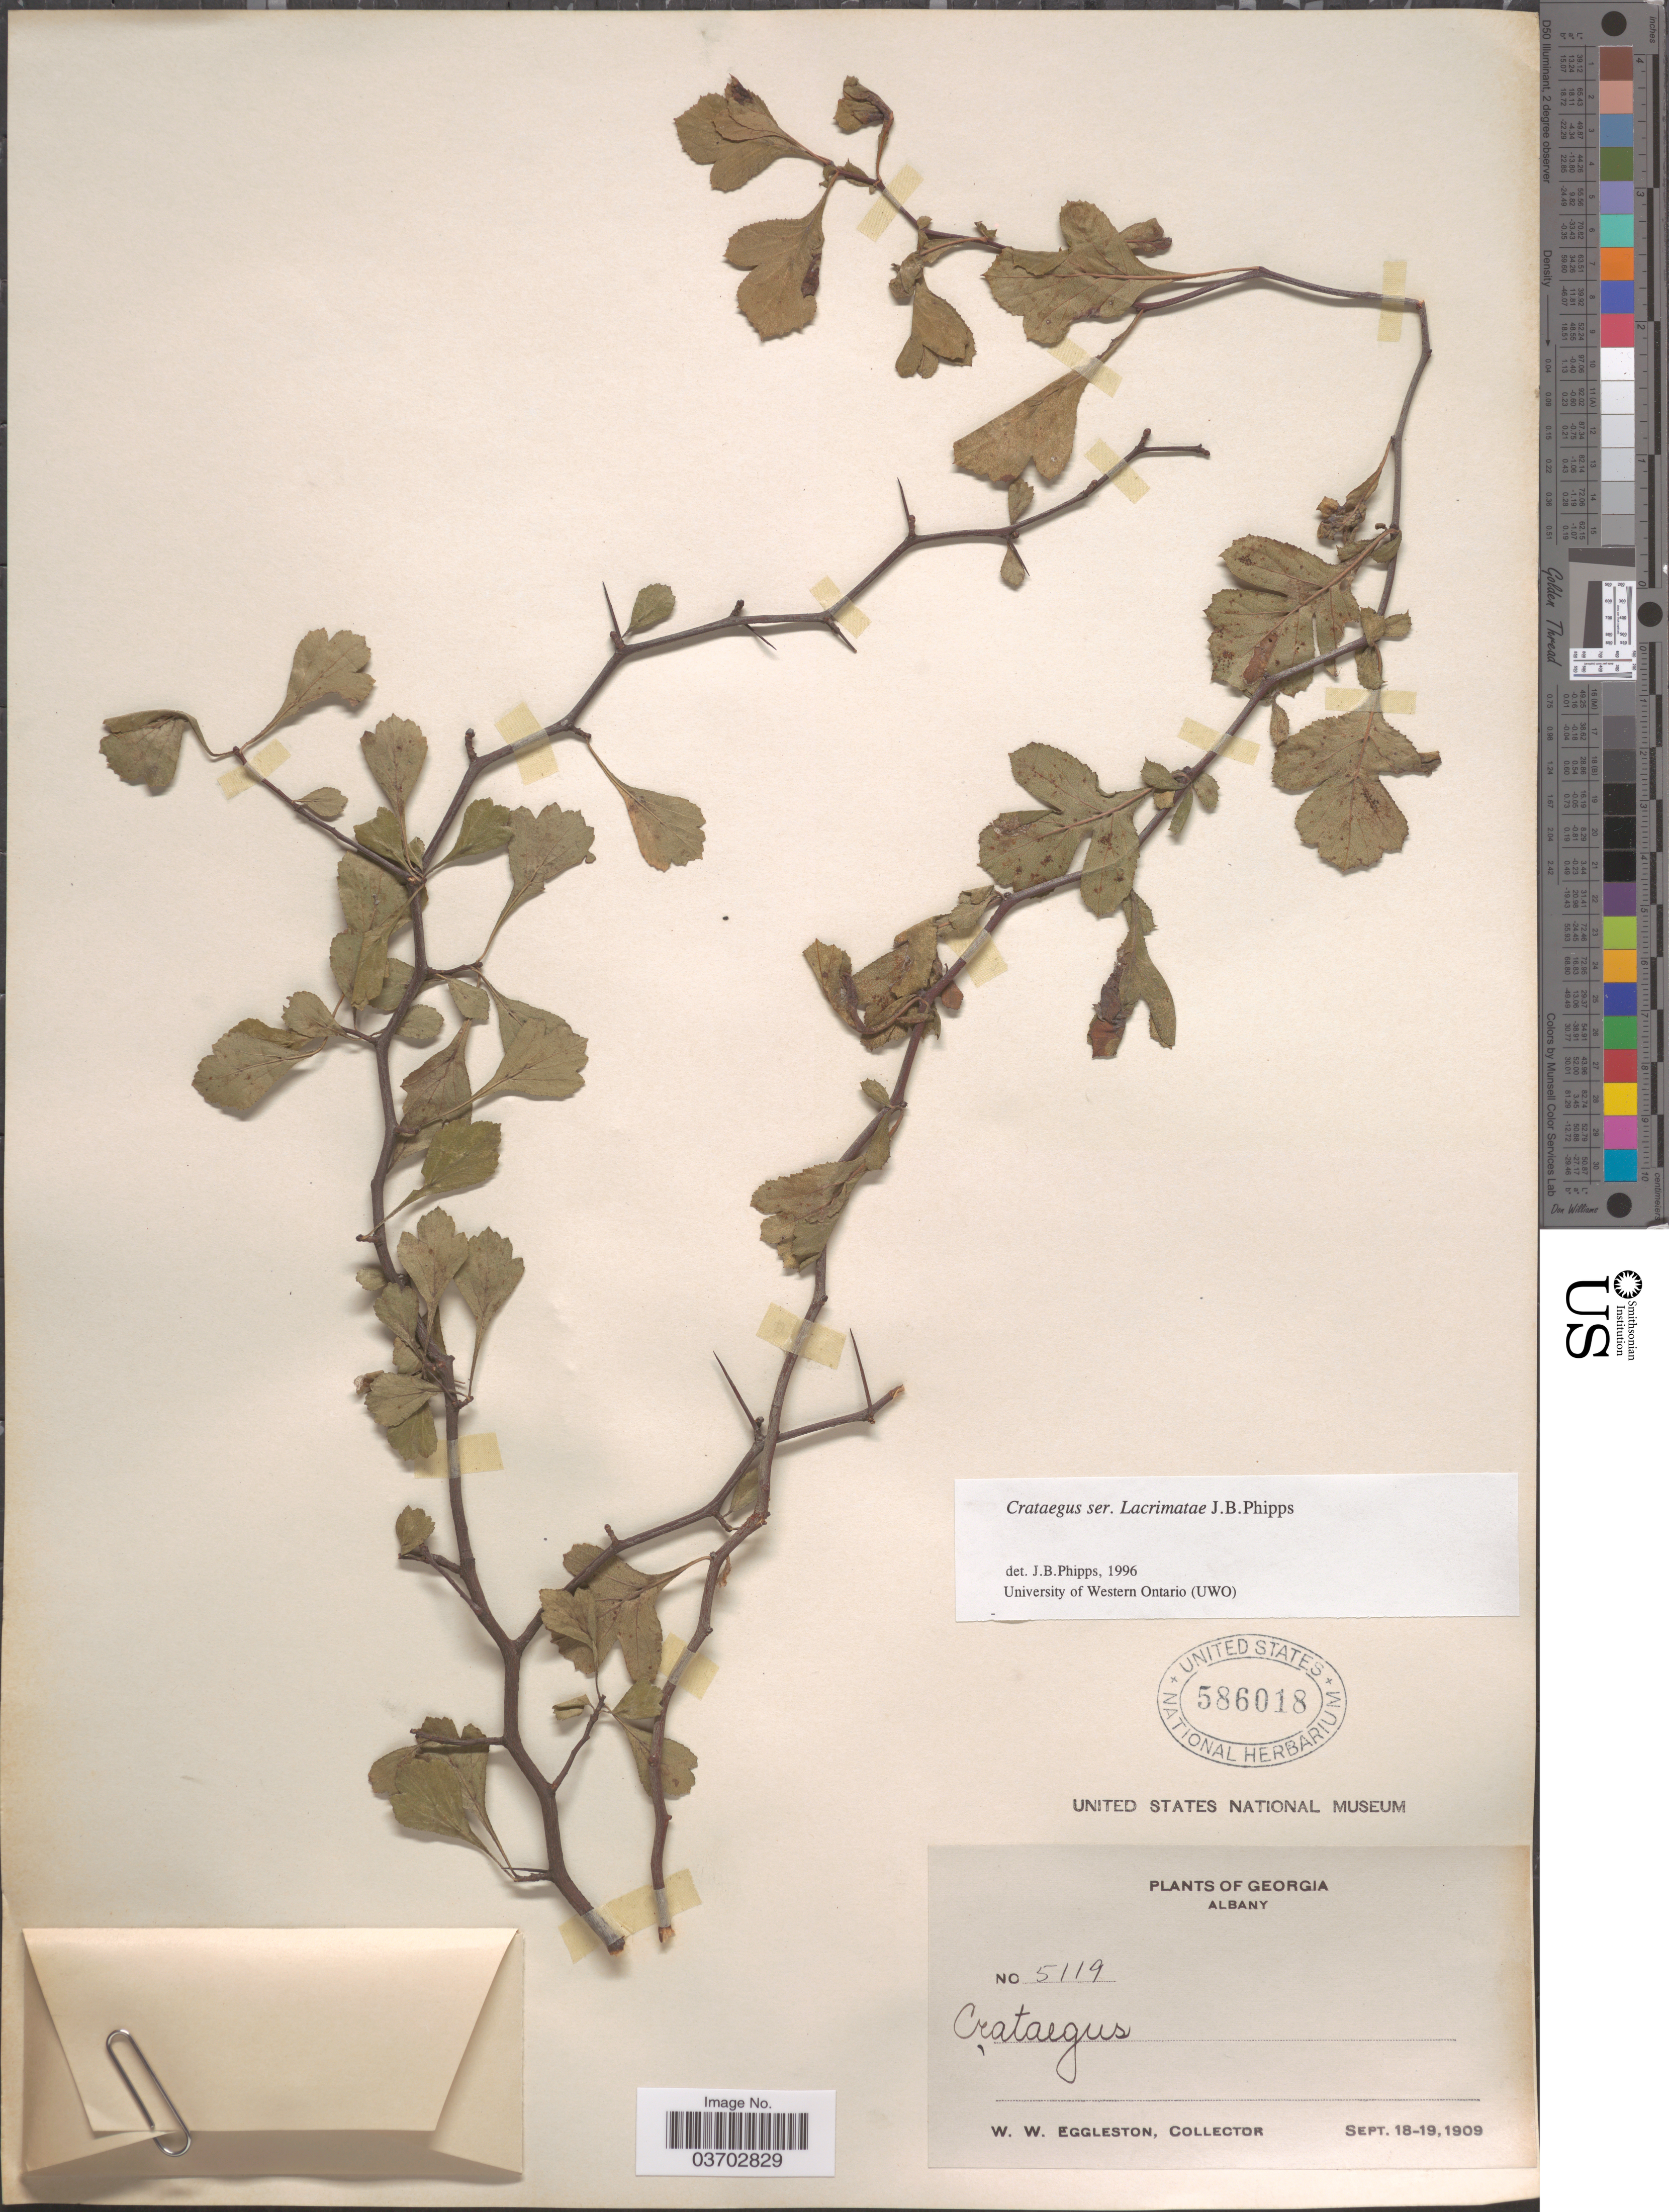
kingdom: Plantae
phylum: Tracheophyta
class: Magnoliopsida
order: Rosales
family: Rosaceae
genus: Crataegus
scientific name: Crataegus sp.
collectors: W. W. Eggleston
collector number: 5119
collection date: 1909-09-18/1909-09-19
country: United States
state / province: Georgia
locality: Albany.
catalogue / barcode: US 586018